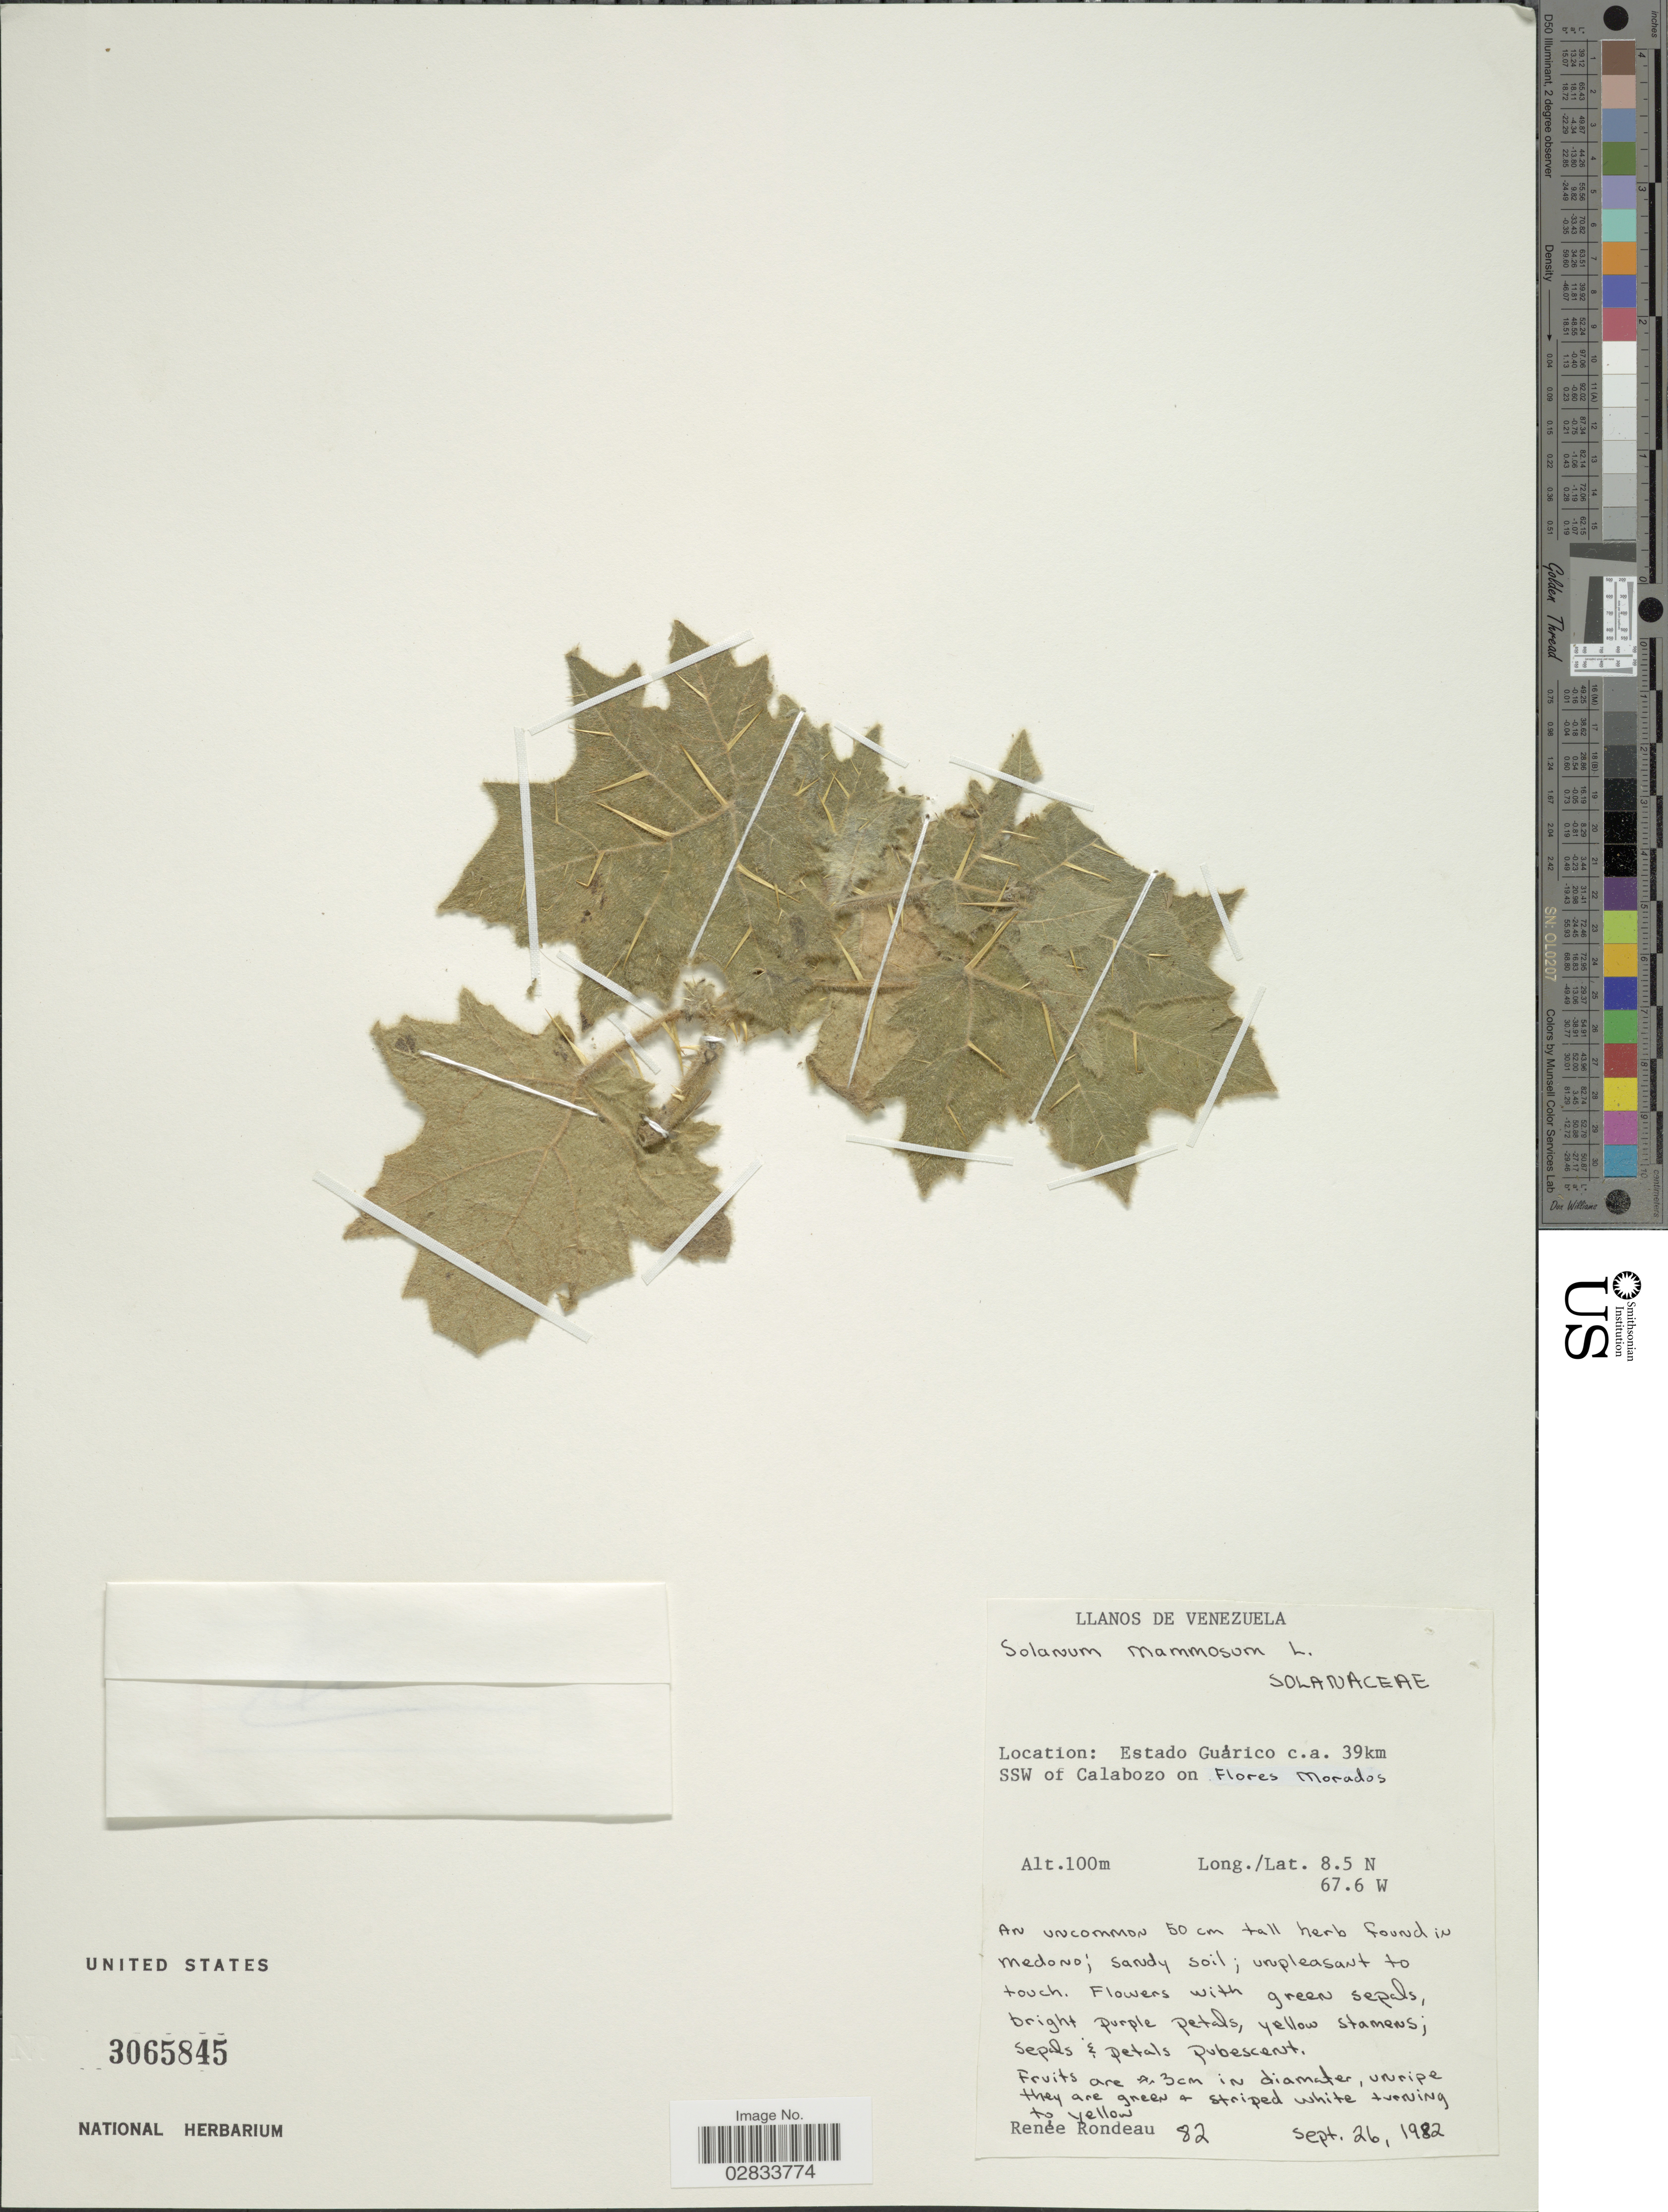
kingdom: Plantae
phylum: Tracheophyta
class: Magnoliopsida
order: Solanales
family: Solanaceae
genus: Solanum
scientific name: Solanum mammosum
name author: L.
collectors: R. Rondeau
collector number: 82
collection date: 1982-09-26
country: Venezuela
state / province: Guárico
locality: Estado Guárico, c.a. 39km SSW of Calabozo on Flores Morados.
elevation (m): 100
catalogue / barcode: US 3065845